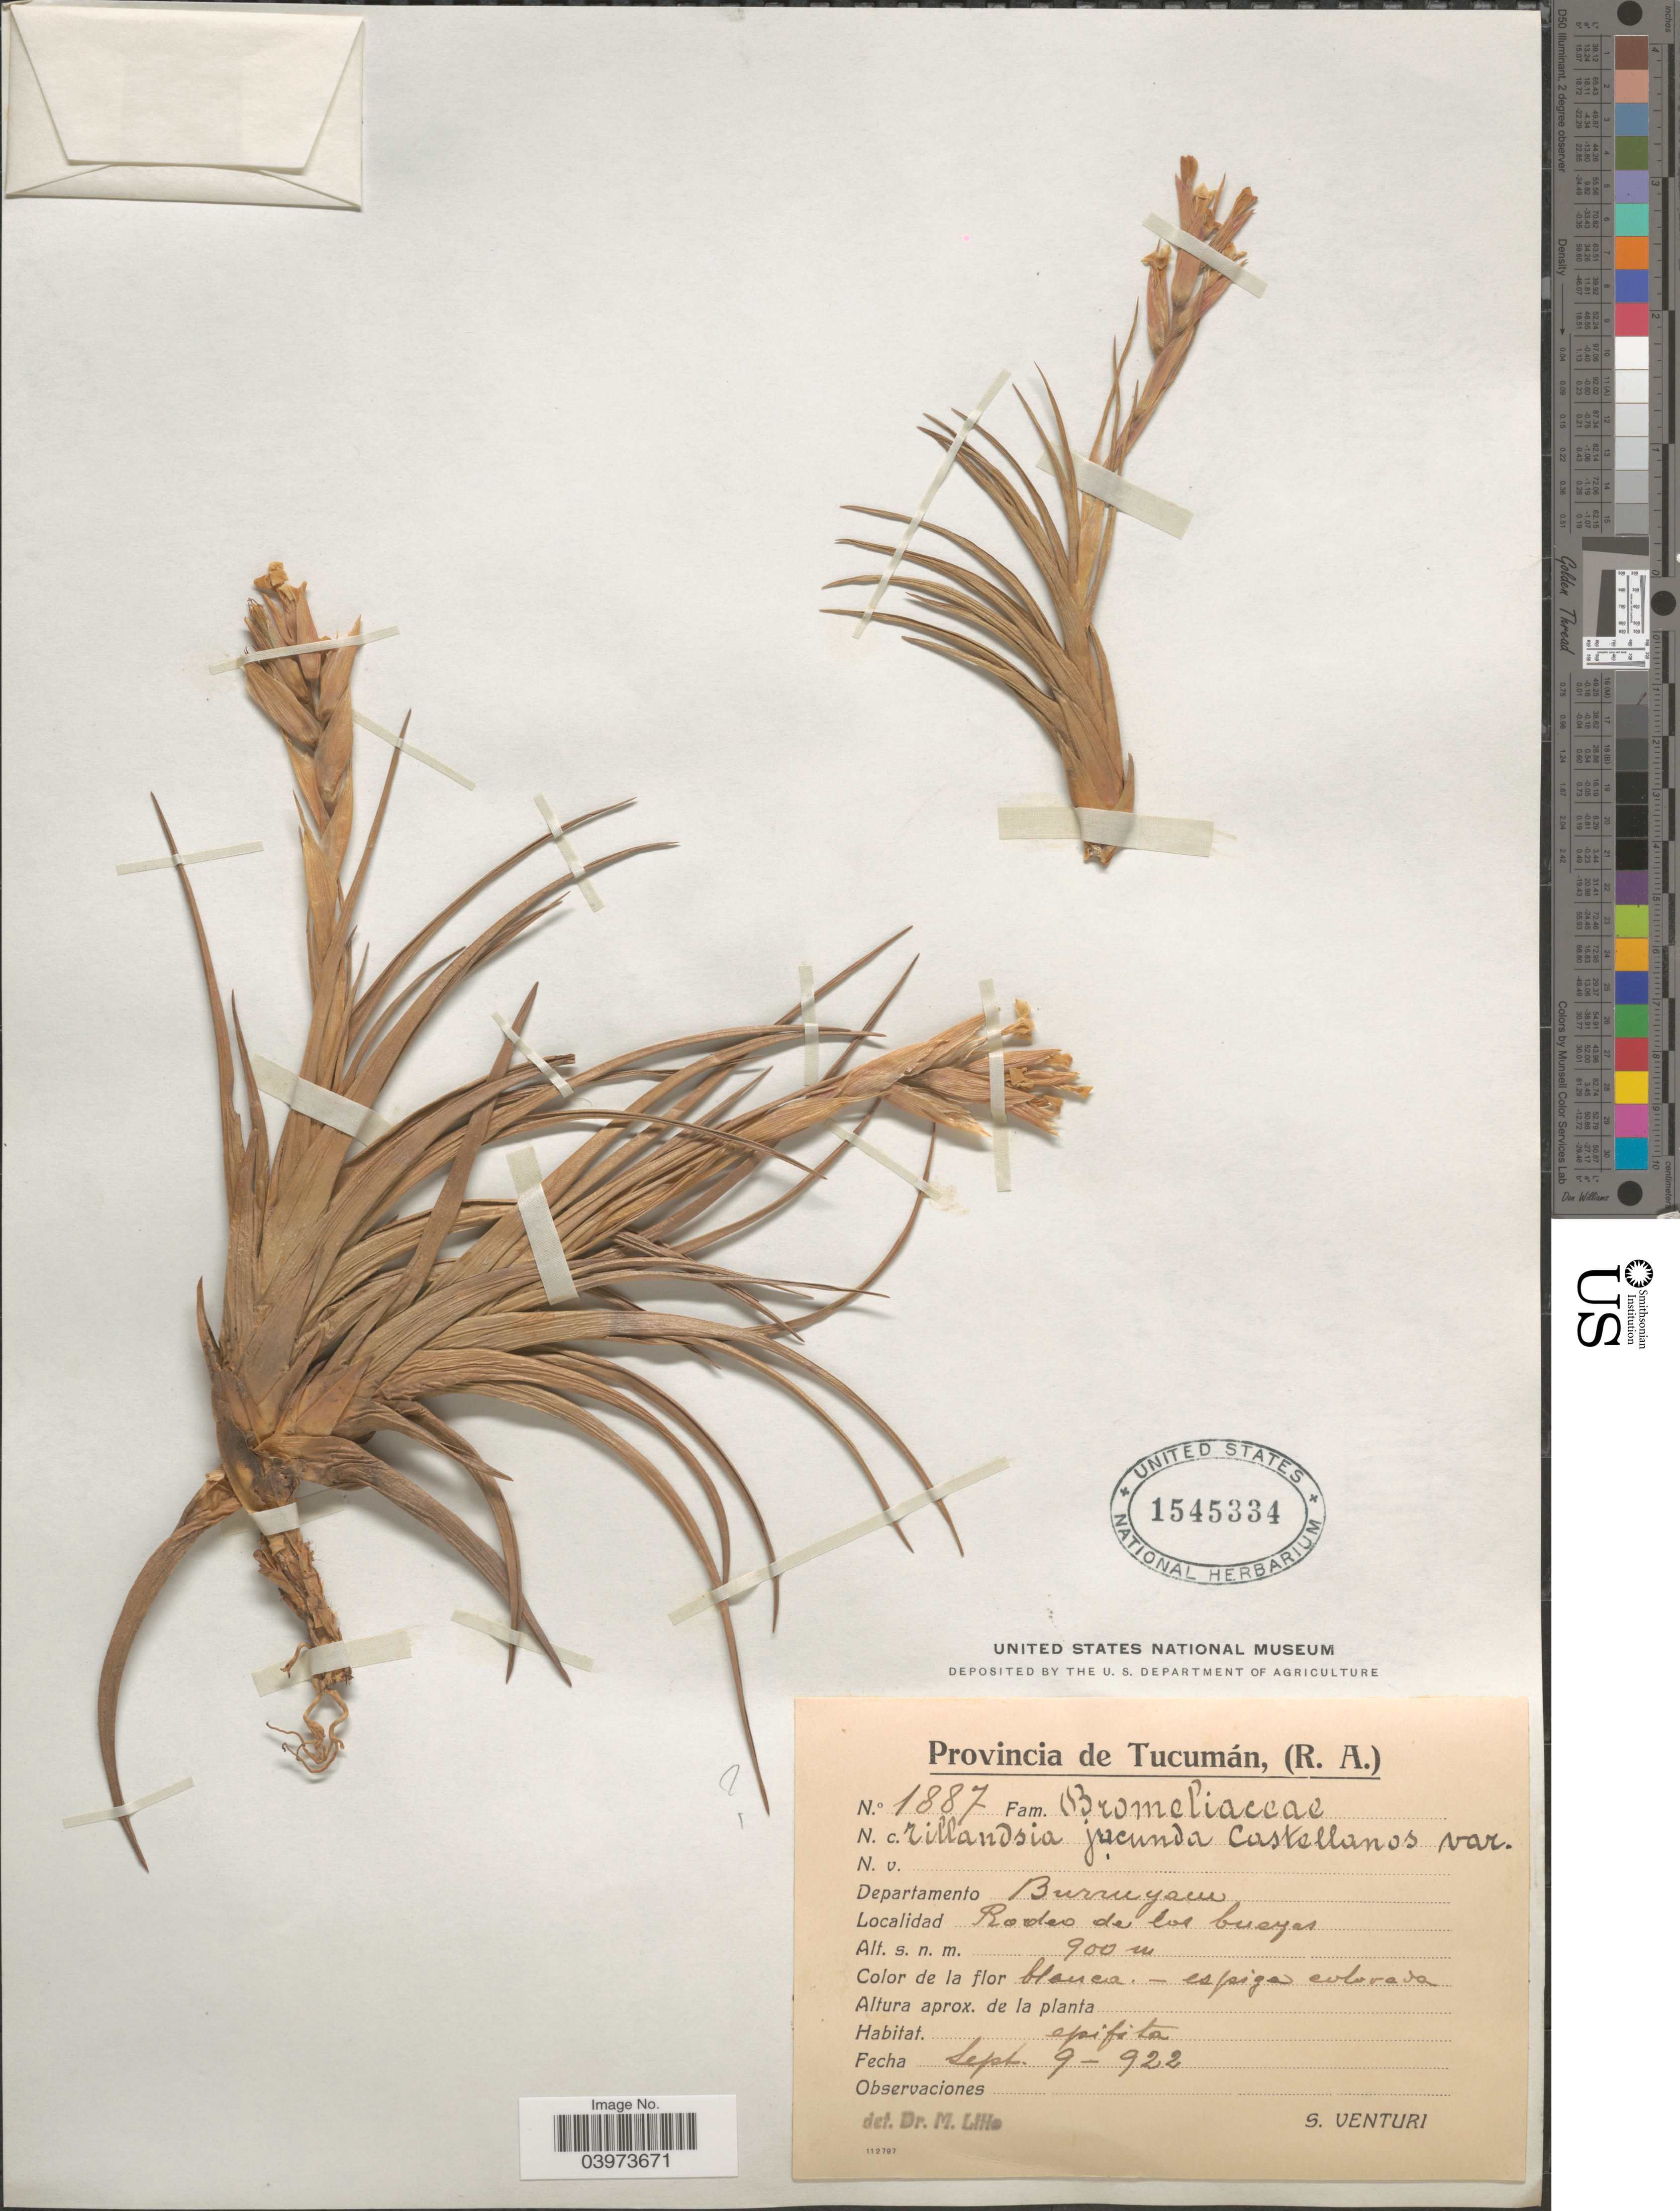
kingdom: Plantae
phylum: Tracheophyta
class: Liliopsida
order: Poales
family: Bromeliaceae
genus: Tillandsia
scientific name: Tillandsia jucunda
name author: A. Cast.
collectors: S. Venturi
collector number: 1887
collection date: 1922-09-09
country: Argentina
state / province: Tucuman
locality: Departamento Burruyacu. Rodeo de los bueyes.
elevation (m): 900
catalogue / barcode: US 1545334